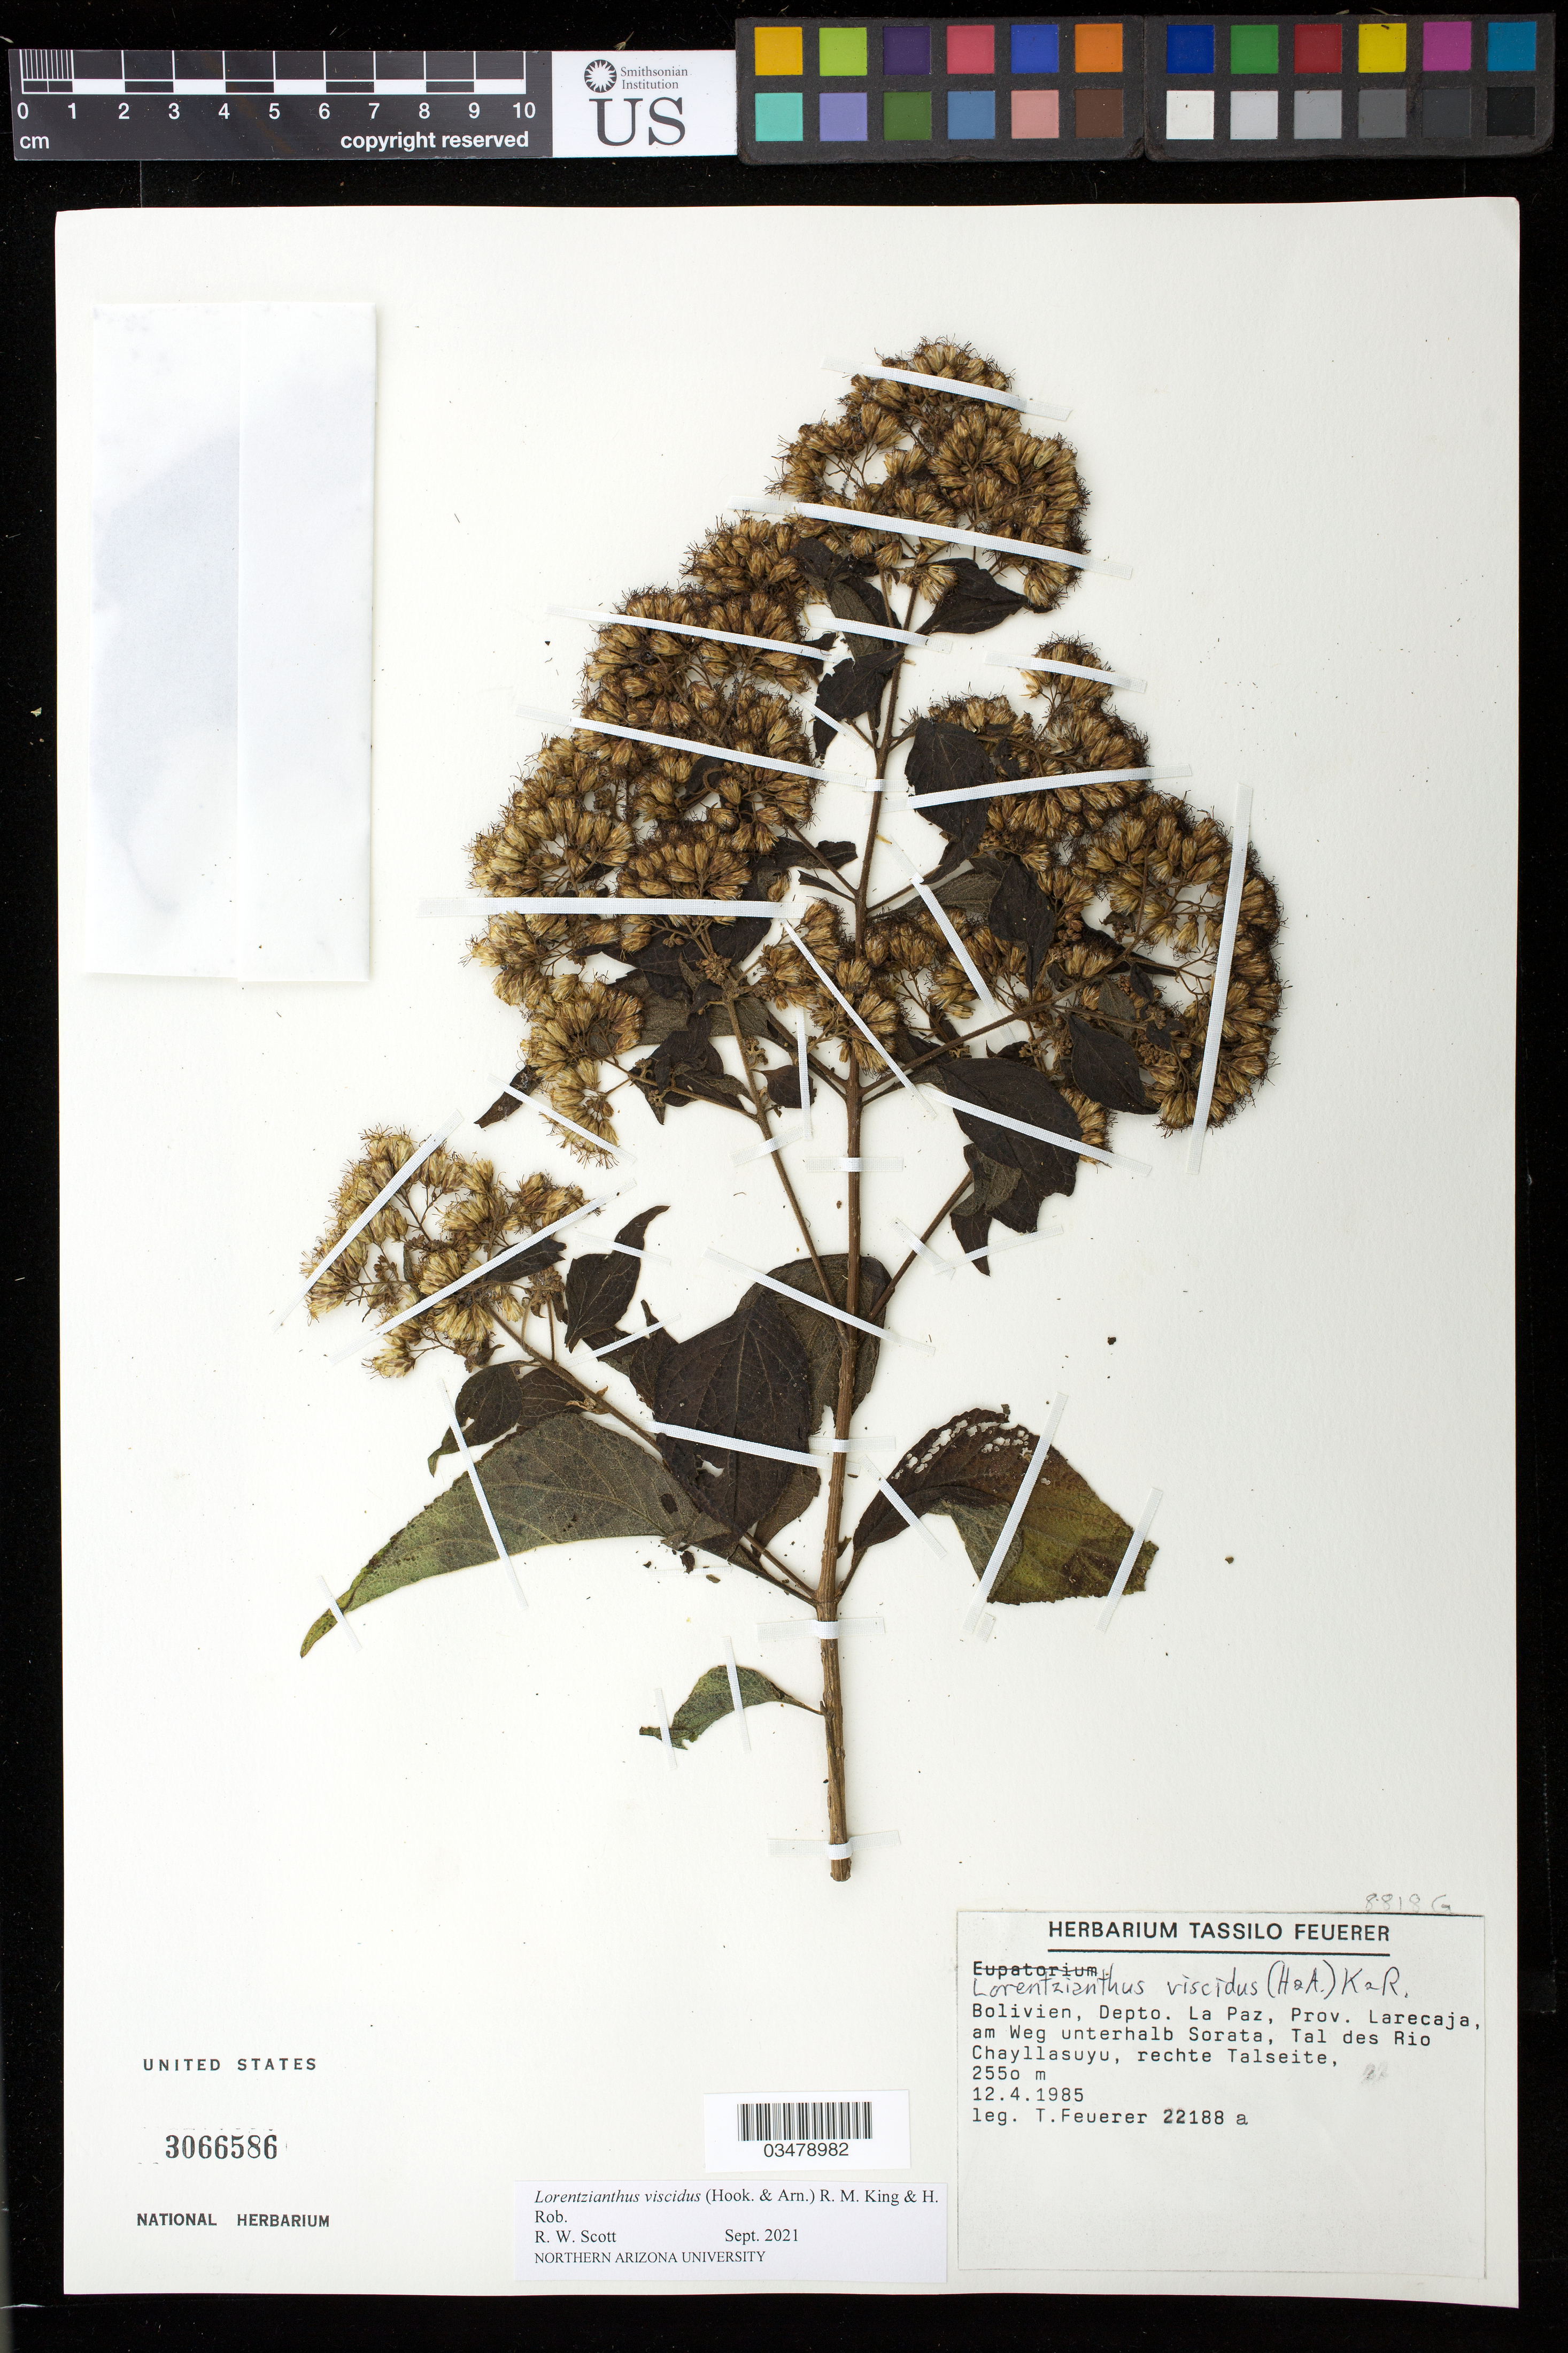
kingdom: Plantae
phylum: Tracheophyta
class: Magnoliopsida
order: Asterales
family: Asteraceae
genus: Lorentzianthus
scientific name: Lorentzianthus viscidus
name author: (Hook. & Arn.) R.M. King & H. Rob.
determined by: Scott, R. W.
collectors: T. Feuerer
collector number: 22188 a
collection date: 1985-04-12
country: Bolivia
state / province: La Páz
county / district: Larecaja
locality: am Weg unterbalb Sorata, Tal des Rio Chayllasuyu, rechte Talseite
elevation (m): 2550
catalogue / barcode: US 3066586